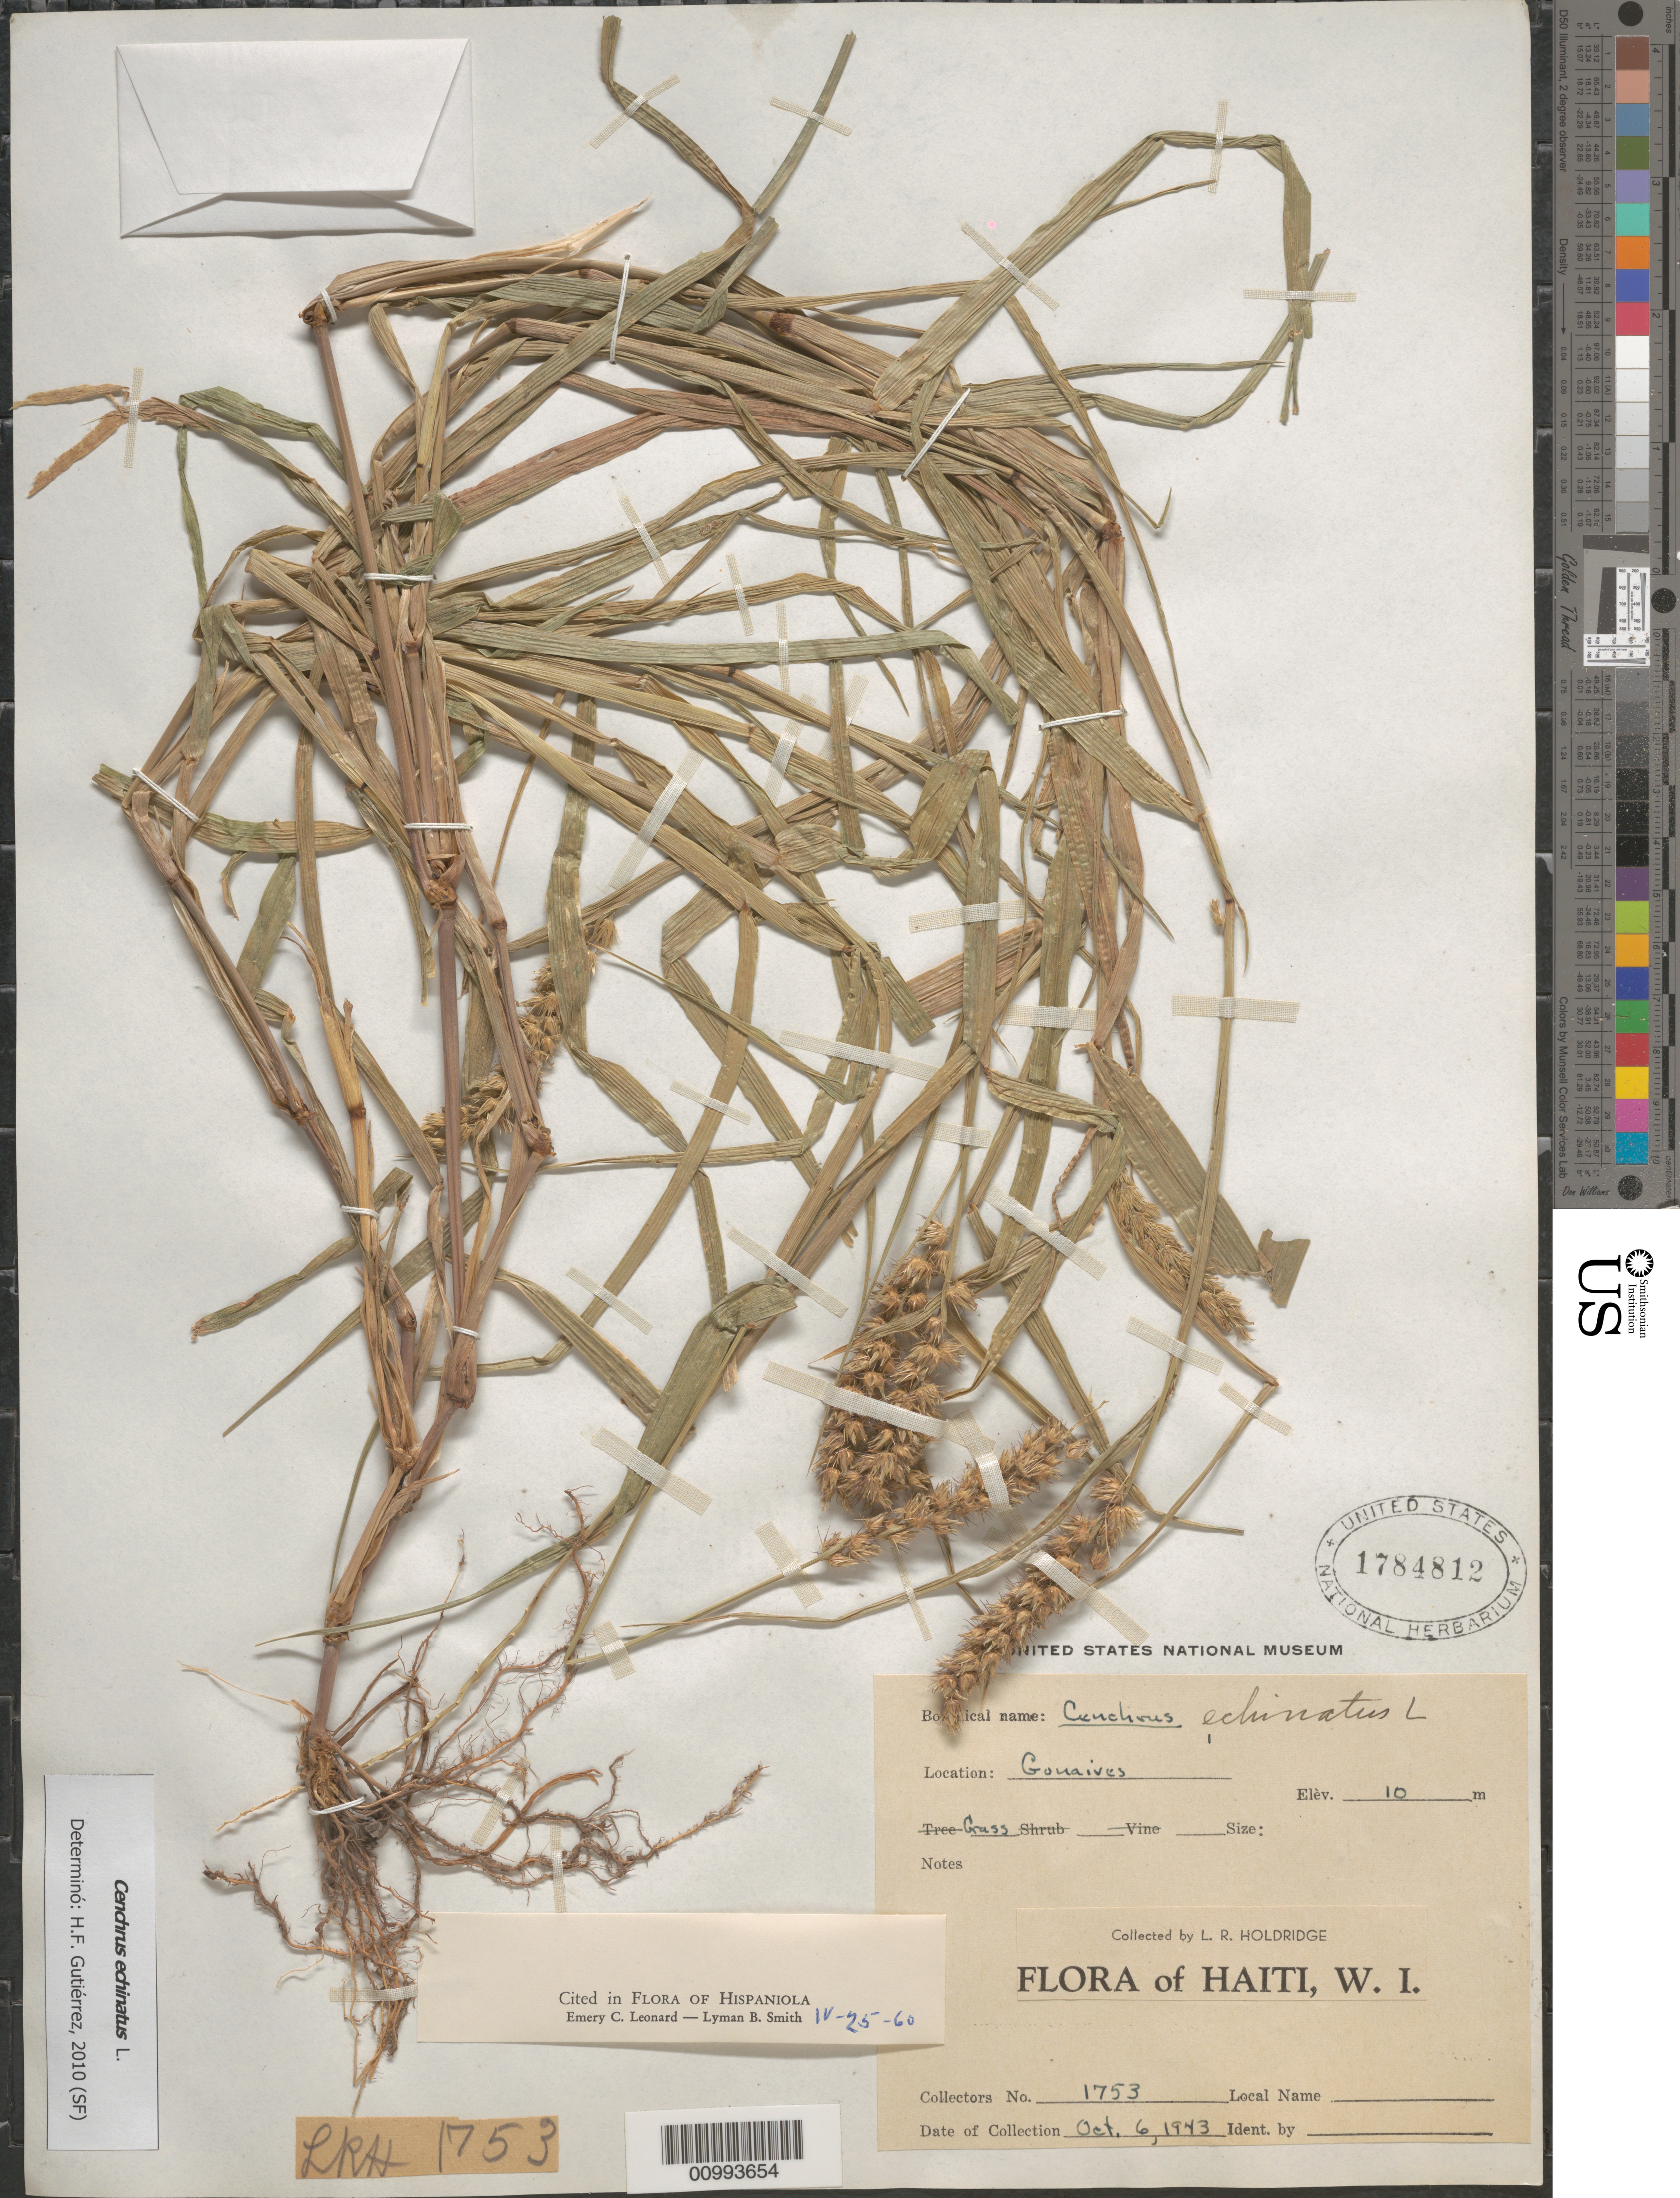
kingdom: Plantae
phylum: Tracheophyta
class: Liliopsida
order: Poales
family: Poaceae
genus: Cenchrus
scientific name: Cenchrus echinatus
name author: L.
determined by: Gutiérrez, H. F.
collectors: L. Holdridge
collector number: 1753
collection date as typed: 06 Oct 1943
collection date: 1943-10-06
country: Haiti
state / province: Artibonite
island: Hispaniola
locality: Gonaives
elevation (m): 10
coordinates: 0 N, 0 E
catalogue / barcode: US 1784812